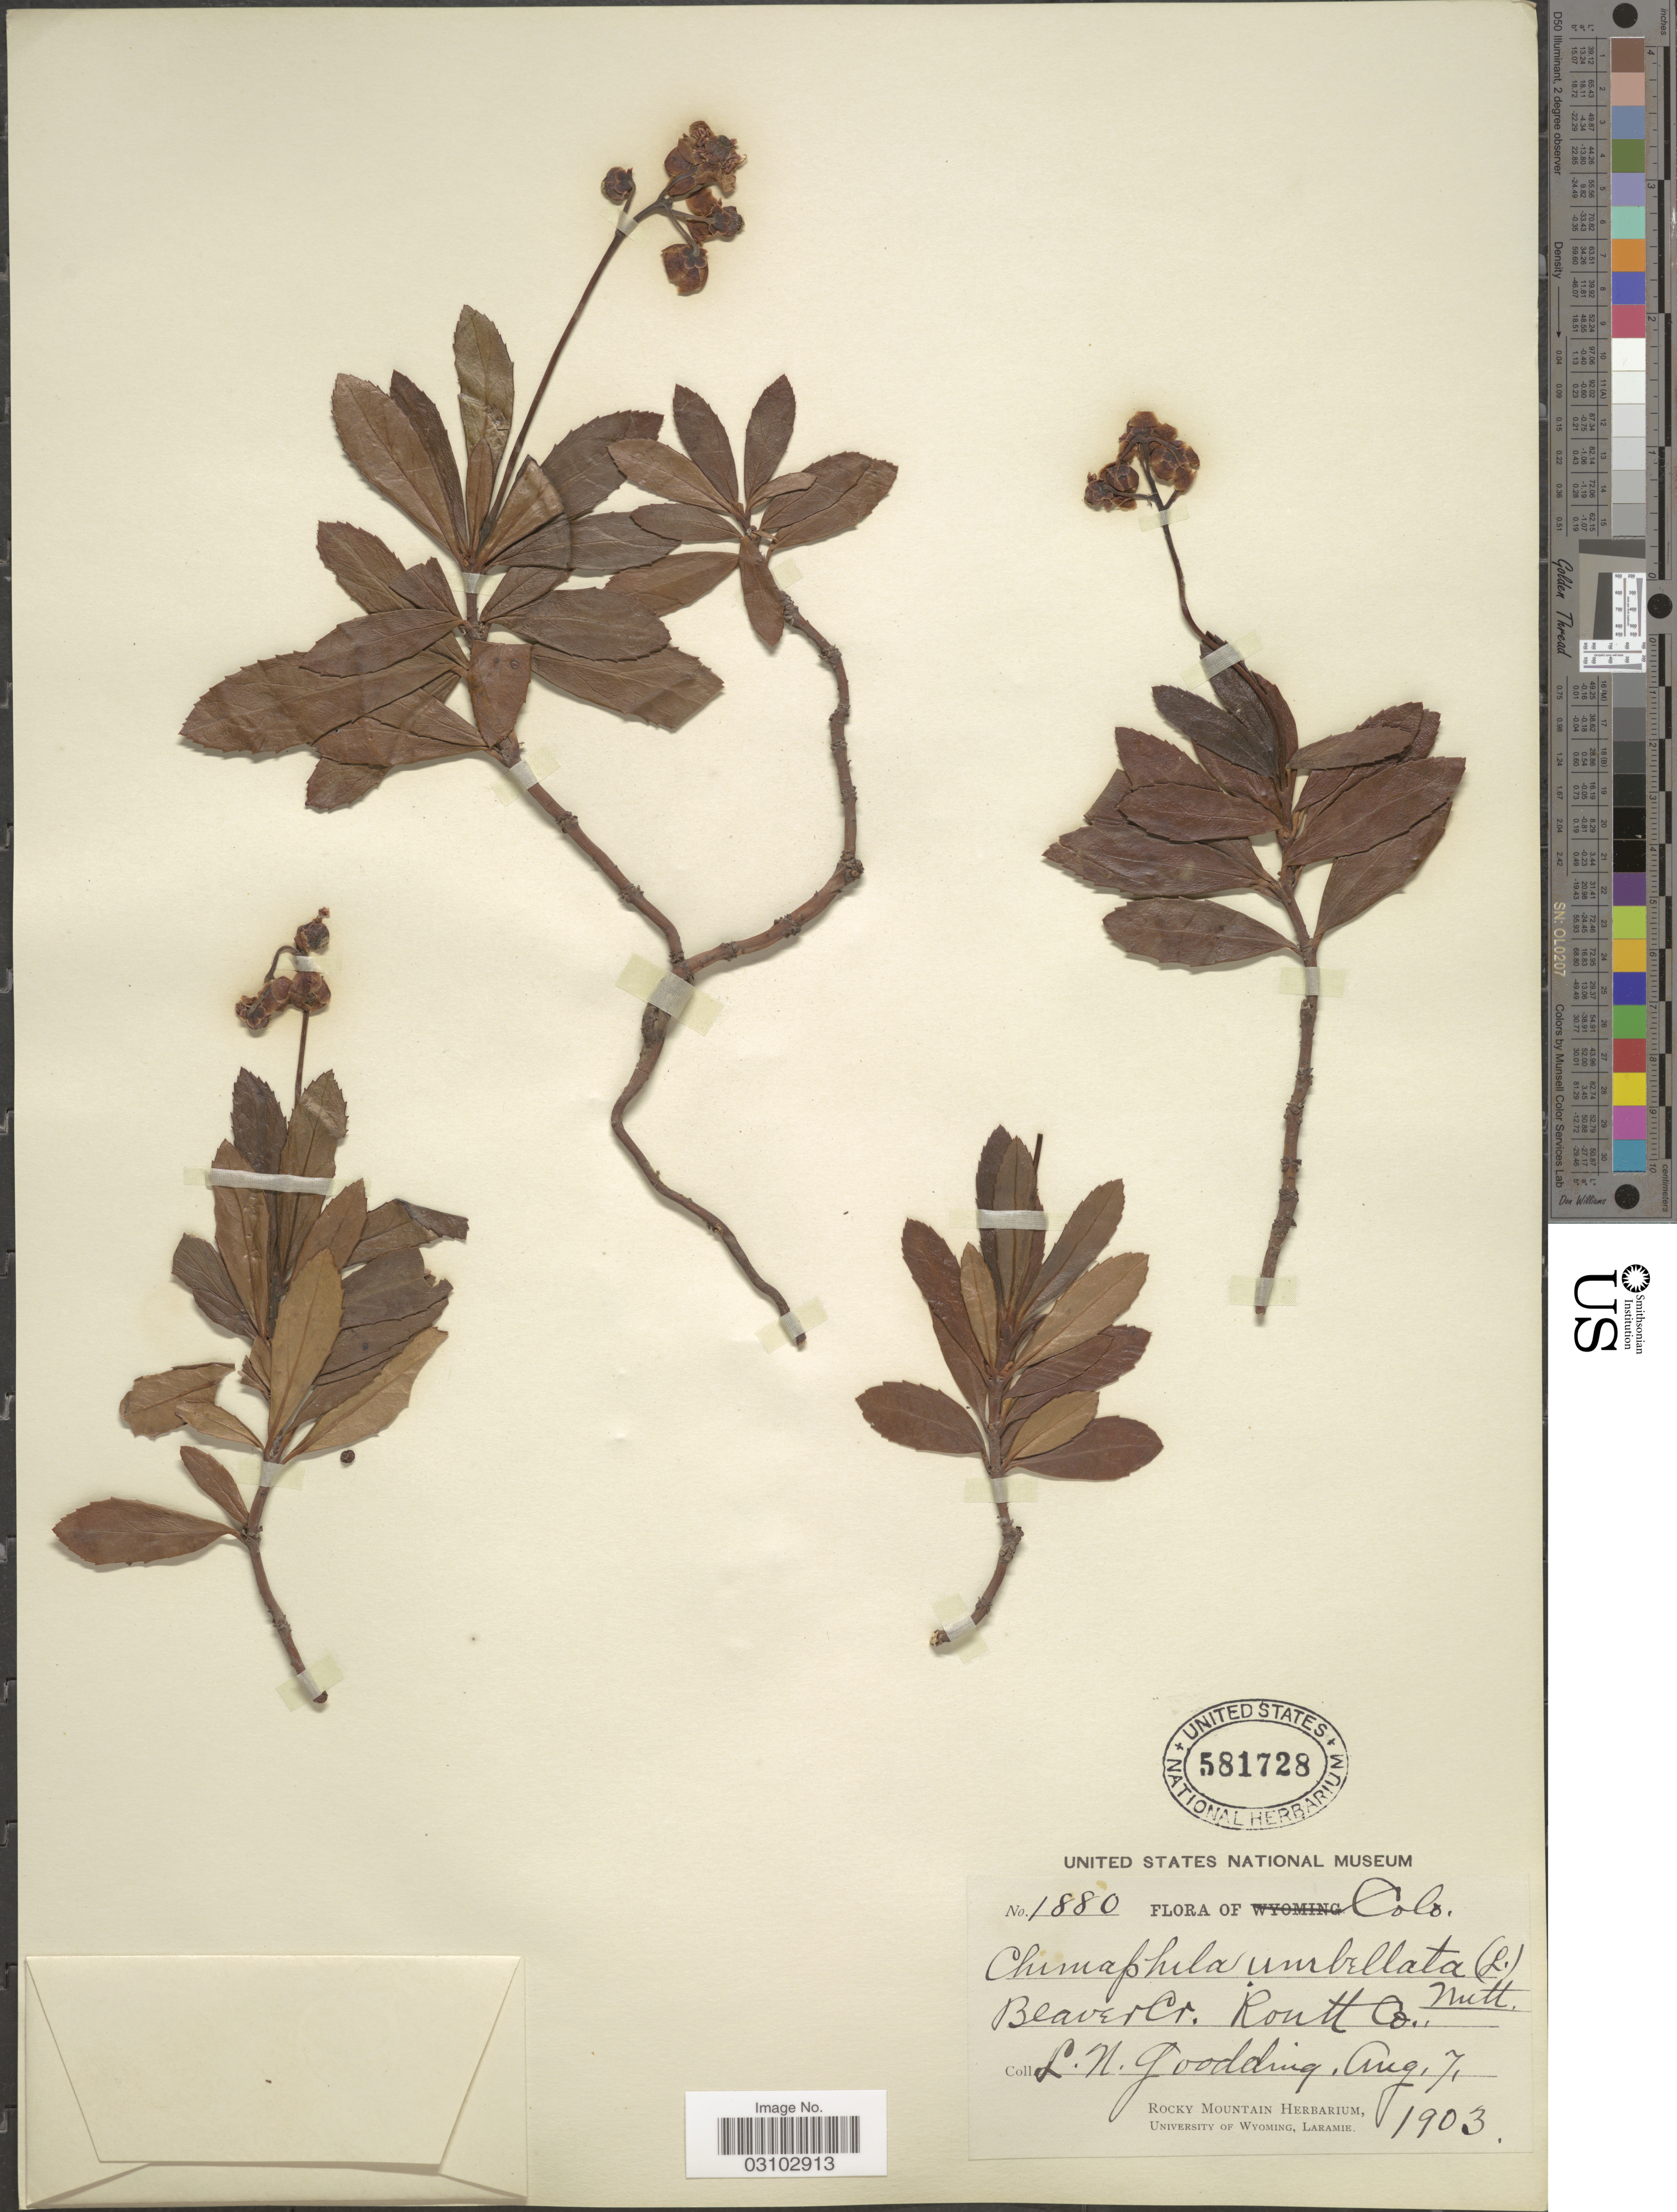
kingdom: Plantae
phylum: Tracheophyta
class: Magnoliopsida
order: Ericales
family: Ericaceae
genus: Chimaphila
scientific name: Chimaphila umbellata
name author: (L.) W.P.C. Barton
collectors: L. N. Goodding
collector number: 1880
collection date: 1903-08-07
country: United States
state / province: Colorado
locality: Beaver Cr. Routt Co.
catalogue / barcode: US 581728